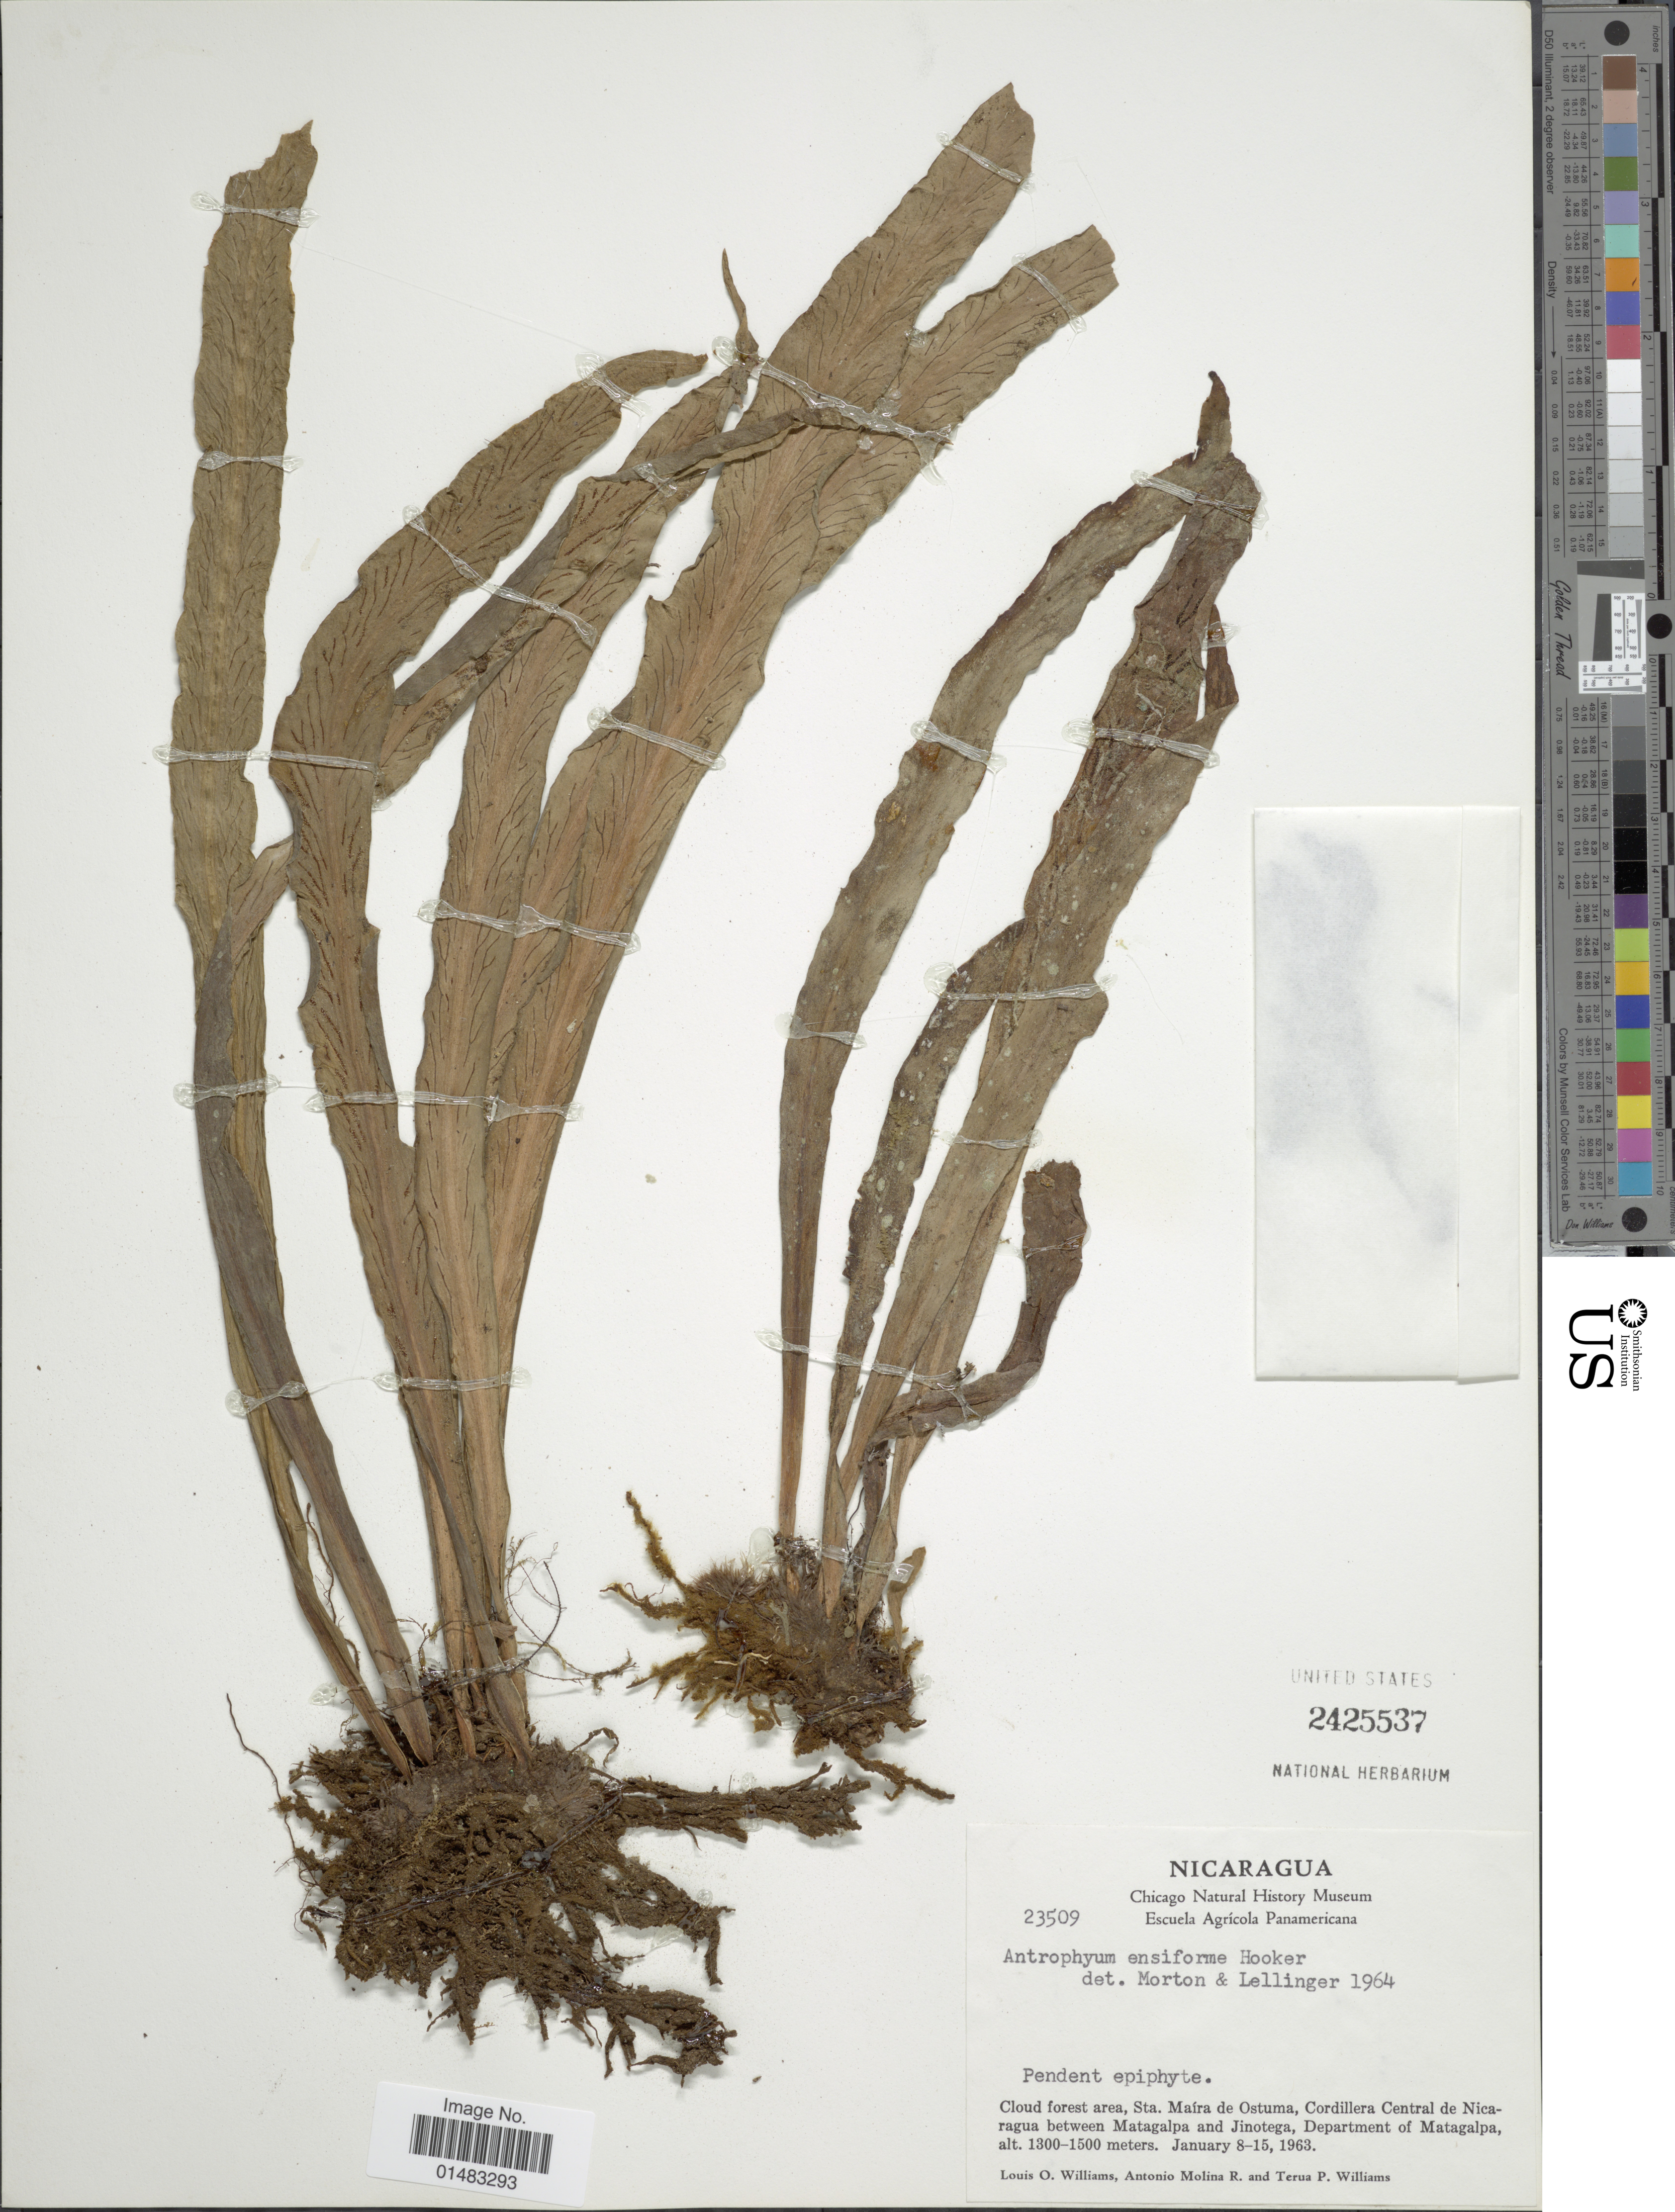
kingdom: Plantae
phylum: Tracheophyta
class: Polypodiopsida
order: Polypodiales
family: Pteridaceae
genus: Scoliosorus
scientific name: Scoliosorus ensiformis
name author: (Hook.) T. Moore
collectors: L. O. Williams, A. R. Molina & T. P. Williams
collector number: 23509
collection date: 1963-01-08/1963-01-15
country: Nicaragua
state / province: Matagalpa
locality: Cloud forest area, Sta. Maira de Ostuma, Cordillera Central de Nicaragua between Matagalpa and Jinotega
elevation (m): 1300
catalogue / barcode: US 2425537